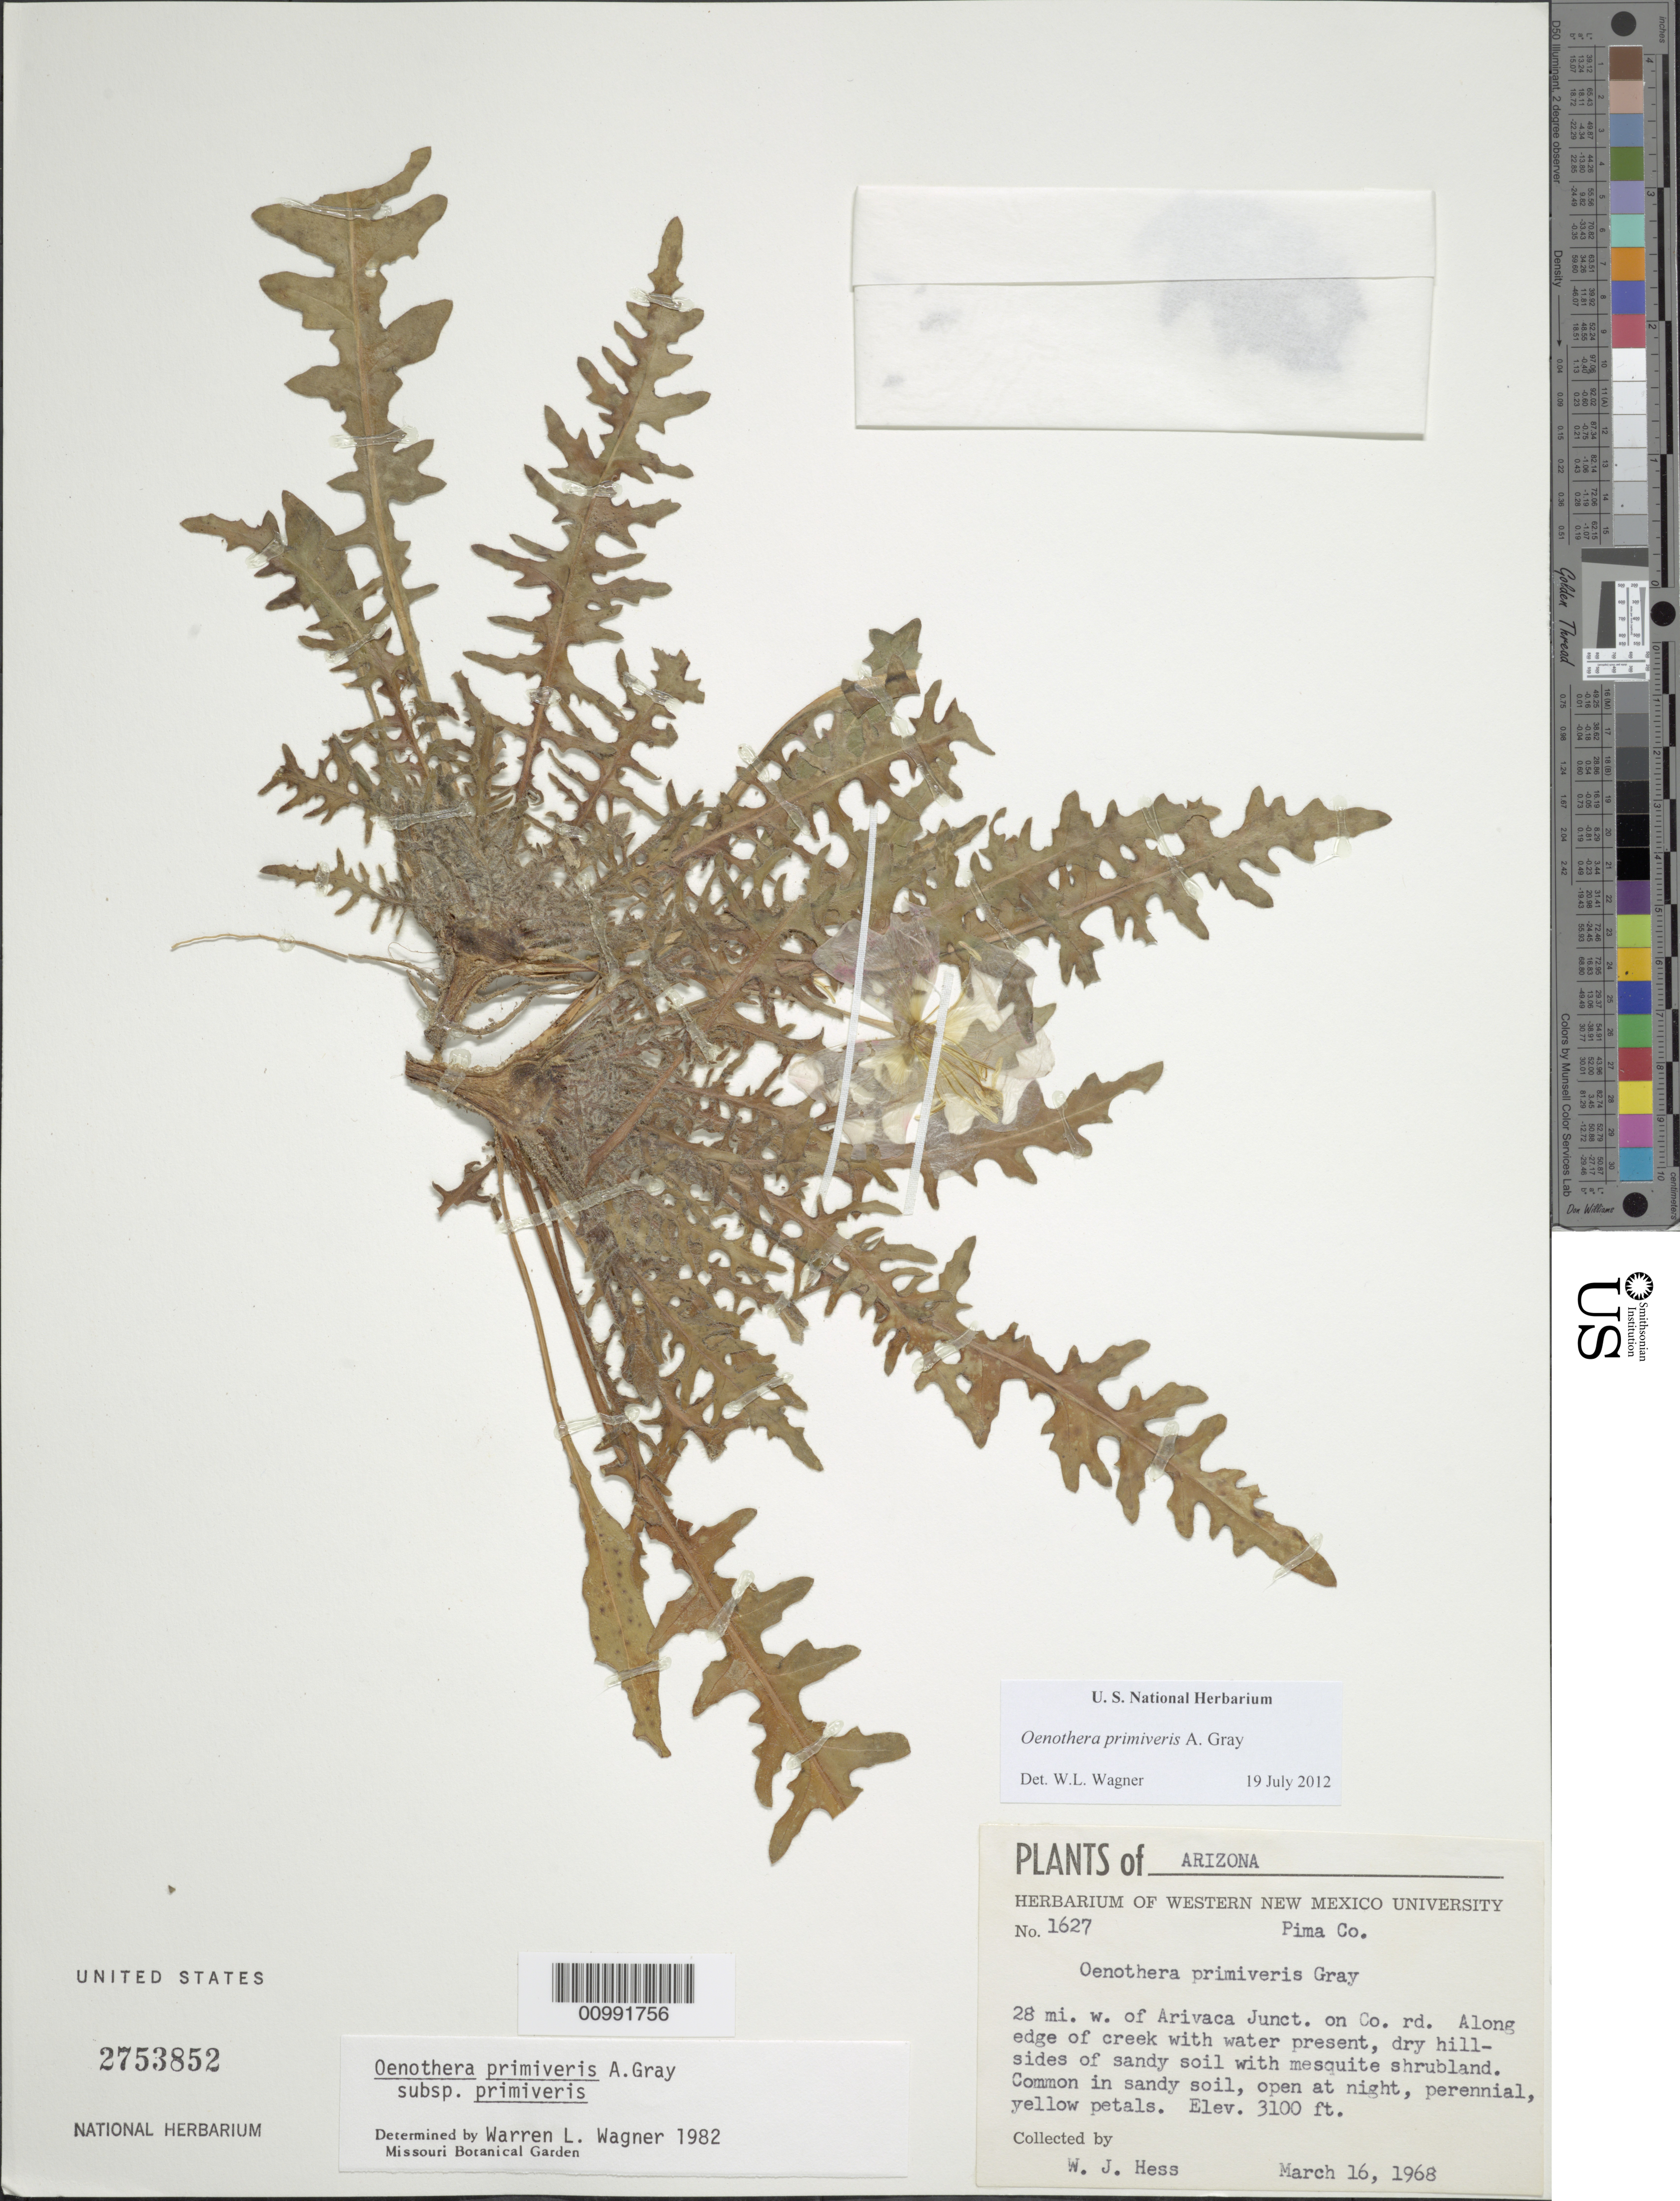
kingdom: Plantae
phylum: Tracheophyta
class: Magnoliopsida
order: Myrtales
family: Onagraceae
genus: Oenothera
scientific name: Oenothera primiveris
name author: A. Gray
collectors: W. Hess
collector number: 1627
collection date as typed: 16 Mar 1968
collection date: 1968-03-16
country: United States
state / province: Arizona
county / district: Pima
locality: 28 miles W of Arivaca Junction on Co. road.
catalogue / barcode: US 2753852